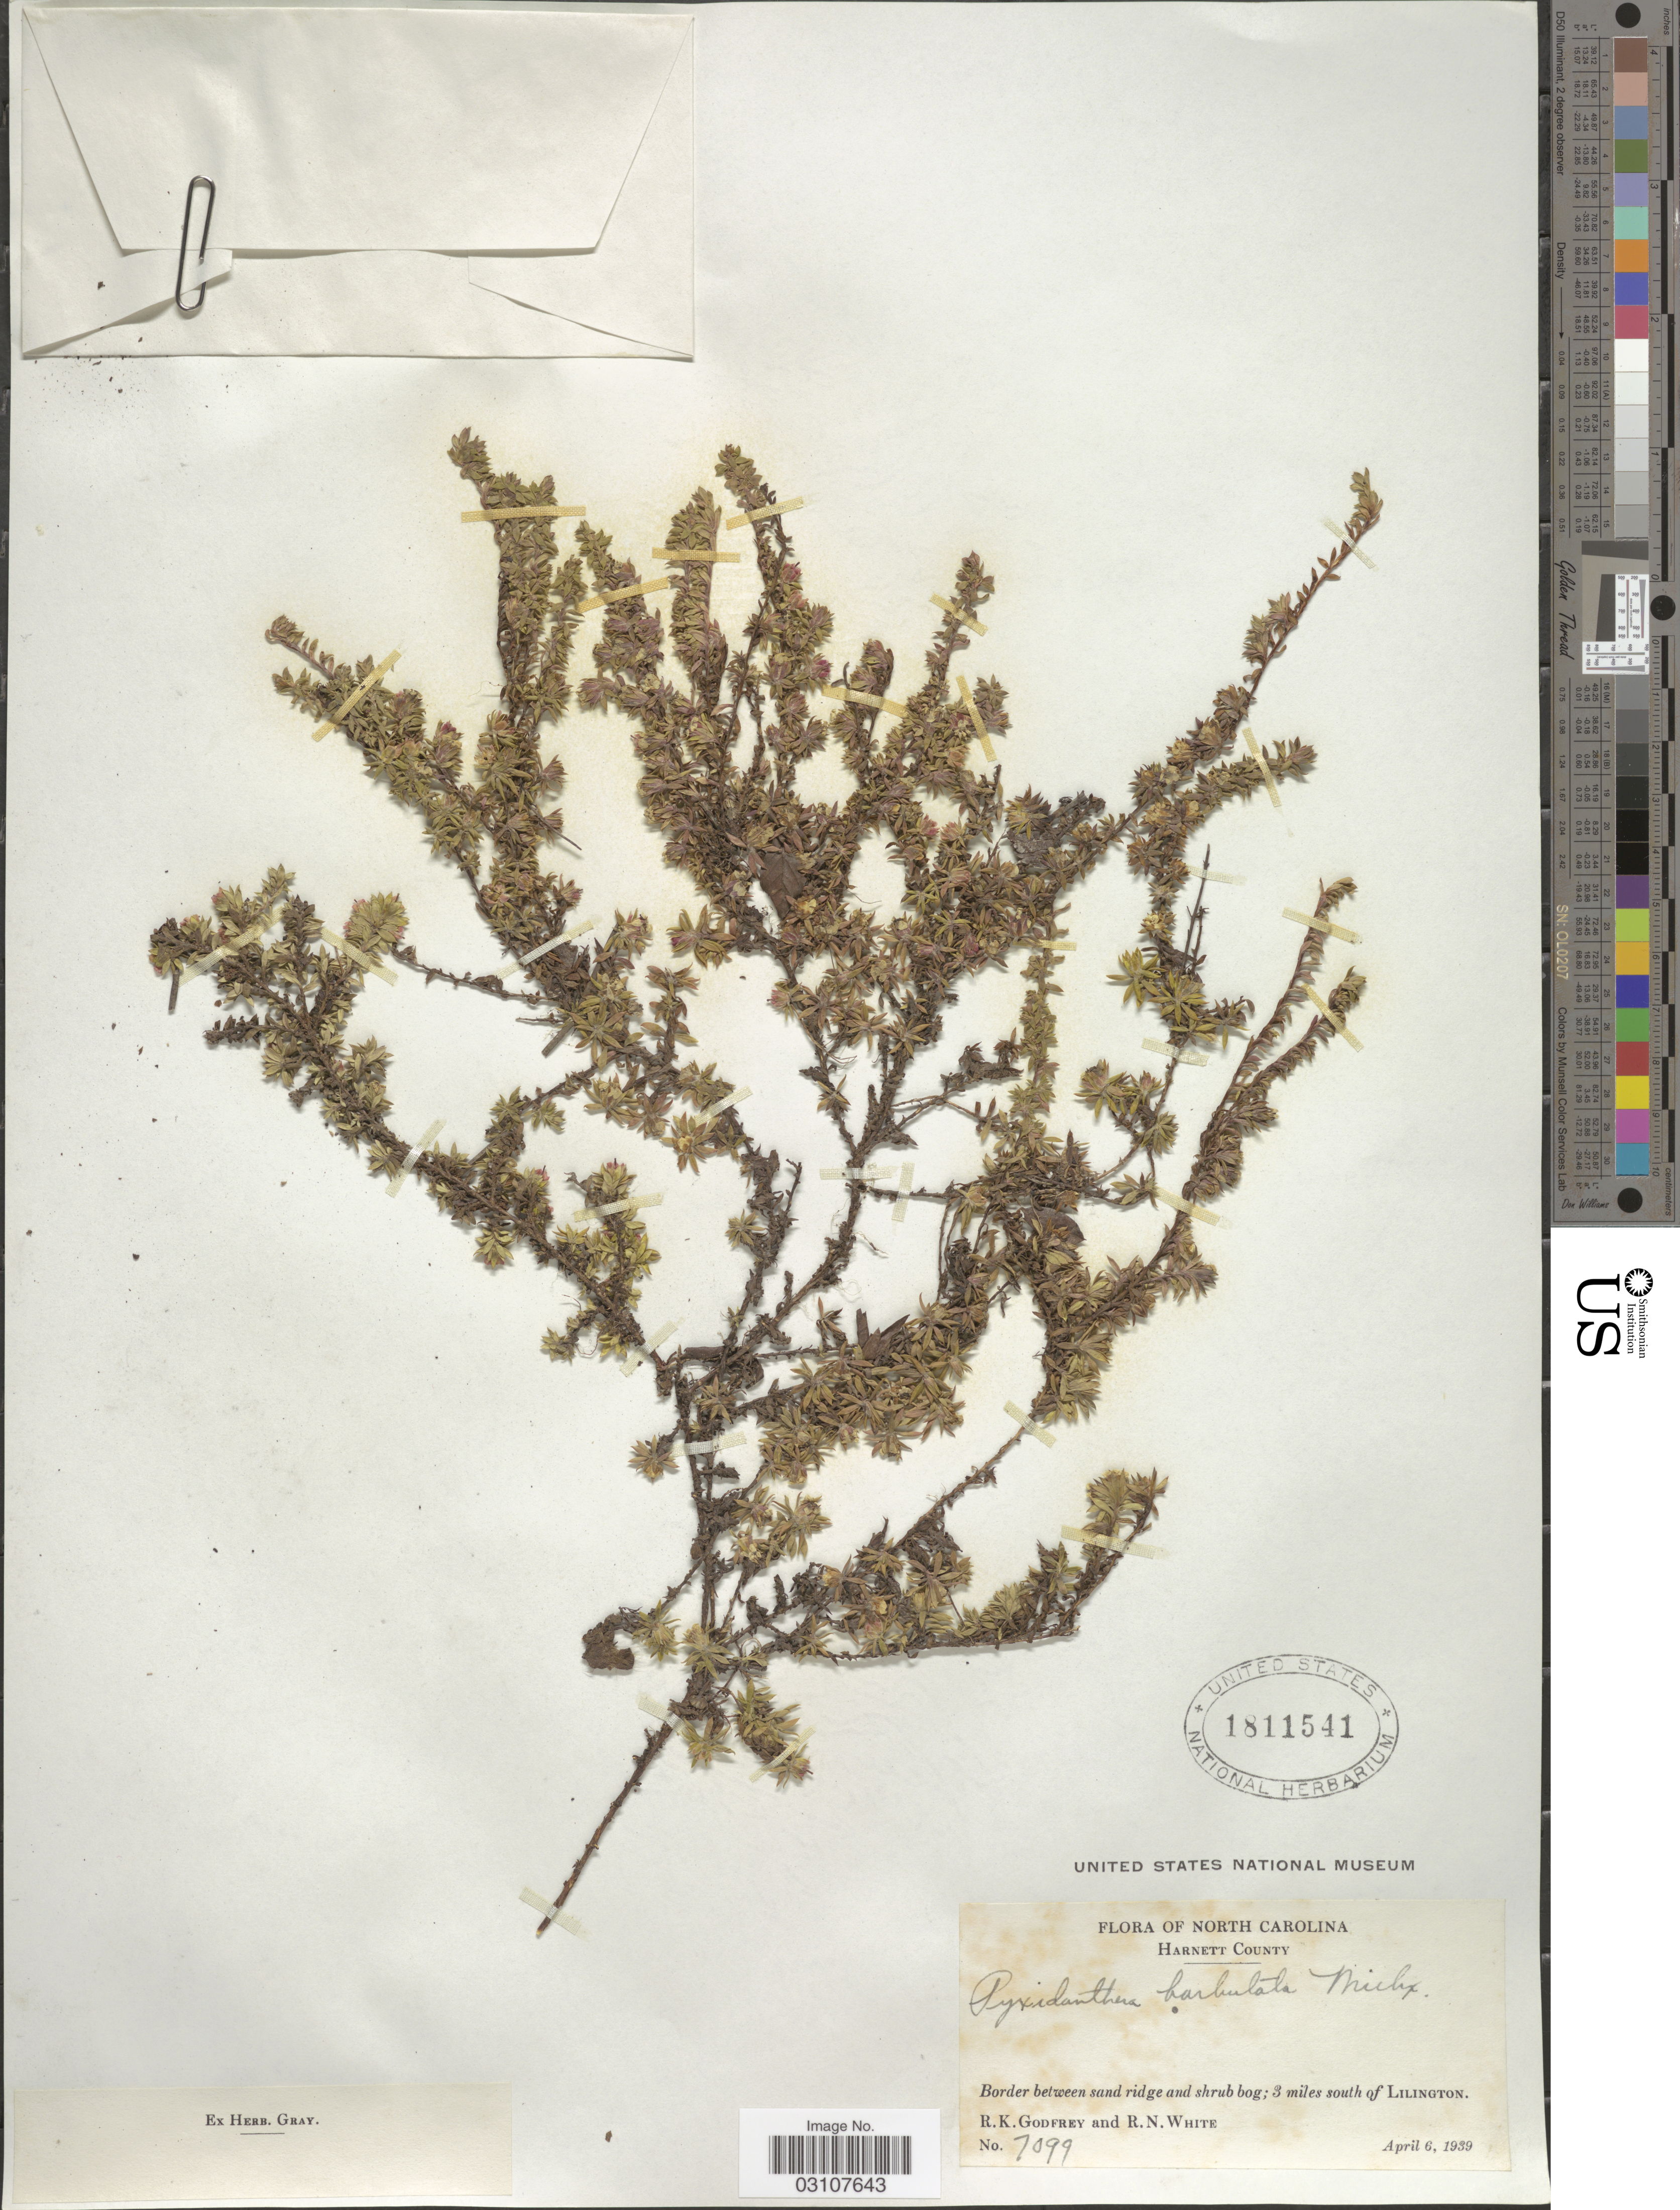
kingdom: Plantae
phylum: Tracheophyta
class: Magnoliopsida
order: Ericales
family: Diapensiaceae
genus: Pyxidanthera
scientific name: Pyxidanthera barbulata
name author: Michx.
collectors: R. K. Godfrey & R. N. White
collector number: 7099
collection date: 1939-04-06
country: United States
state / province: North Carolina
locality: Harnett County. 3 miles south of Lilington.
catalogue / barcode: US 1811541